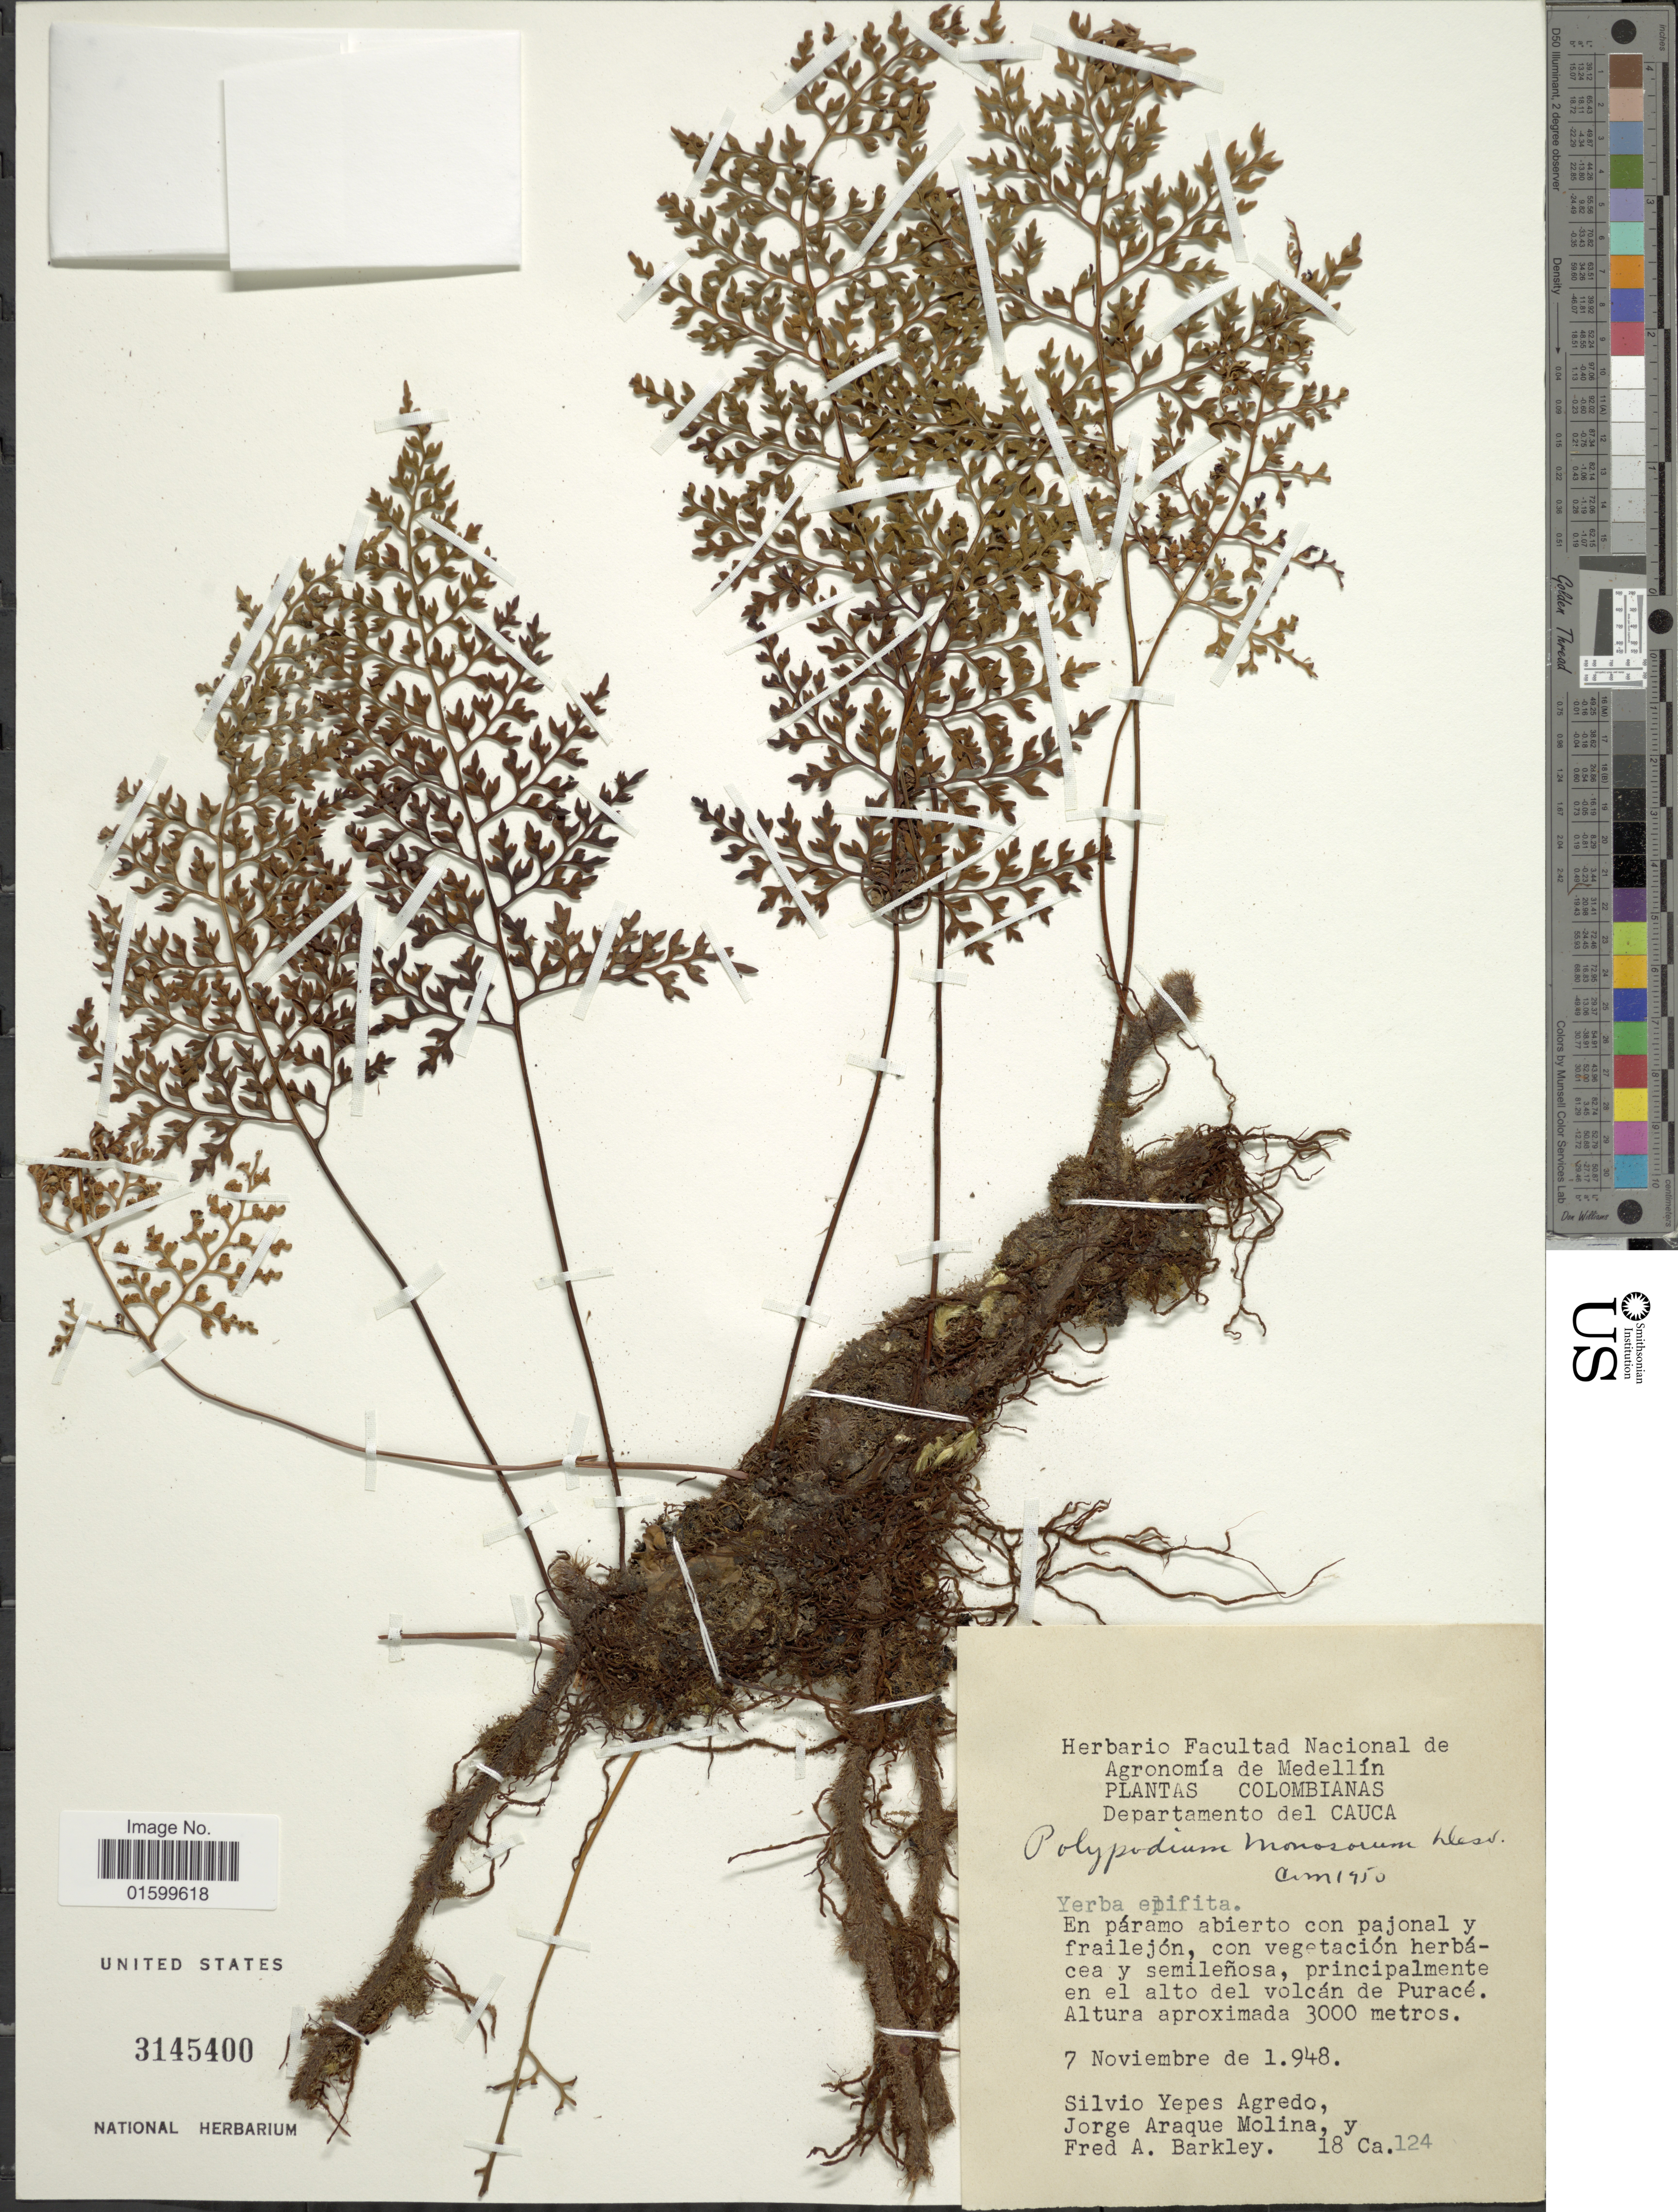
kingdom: Plantae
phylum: Tracheophyta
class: Polypodiopsida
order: Polypodiales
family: Polypodiaceae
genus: Pleopeltis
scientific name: Pleopeltis monosora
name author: (Desv.) A.R. Sm.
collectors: S. Yepes-Agredo, J. A. Molina & F. A. Barkley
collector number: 18/124*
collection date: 1948-11-07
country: Colombia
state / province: Cauca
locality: Colombianas, Departamento del Cauca, en alto del volcan de Purace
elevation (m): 3000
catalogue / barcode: US 3145400